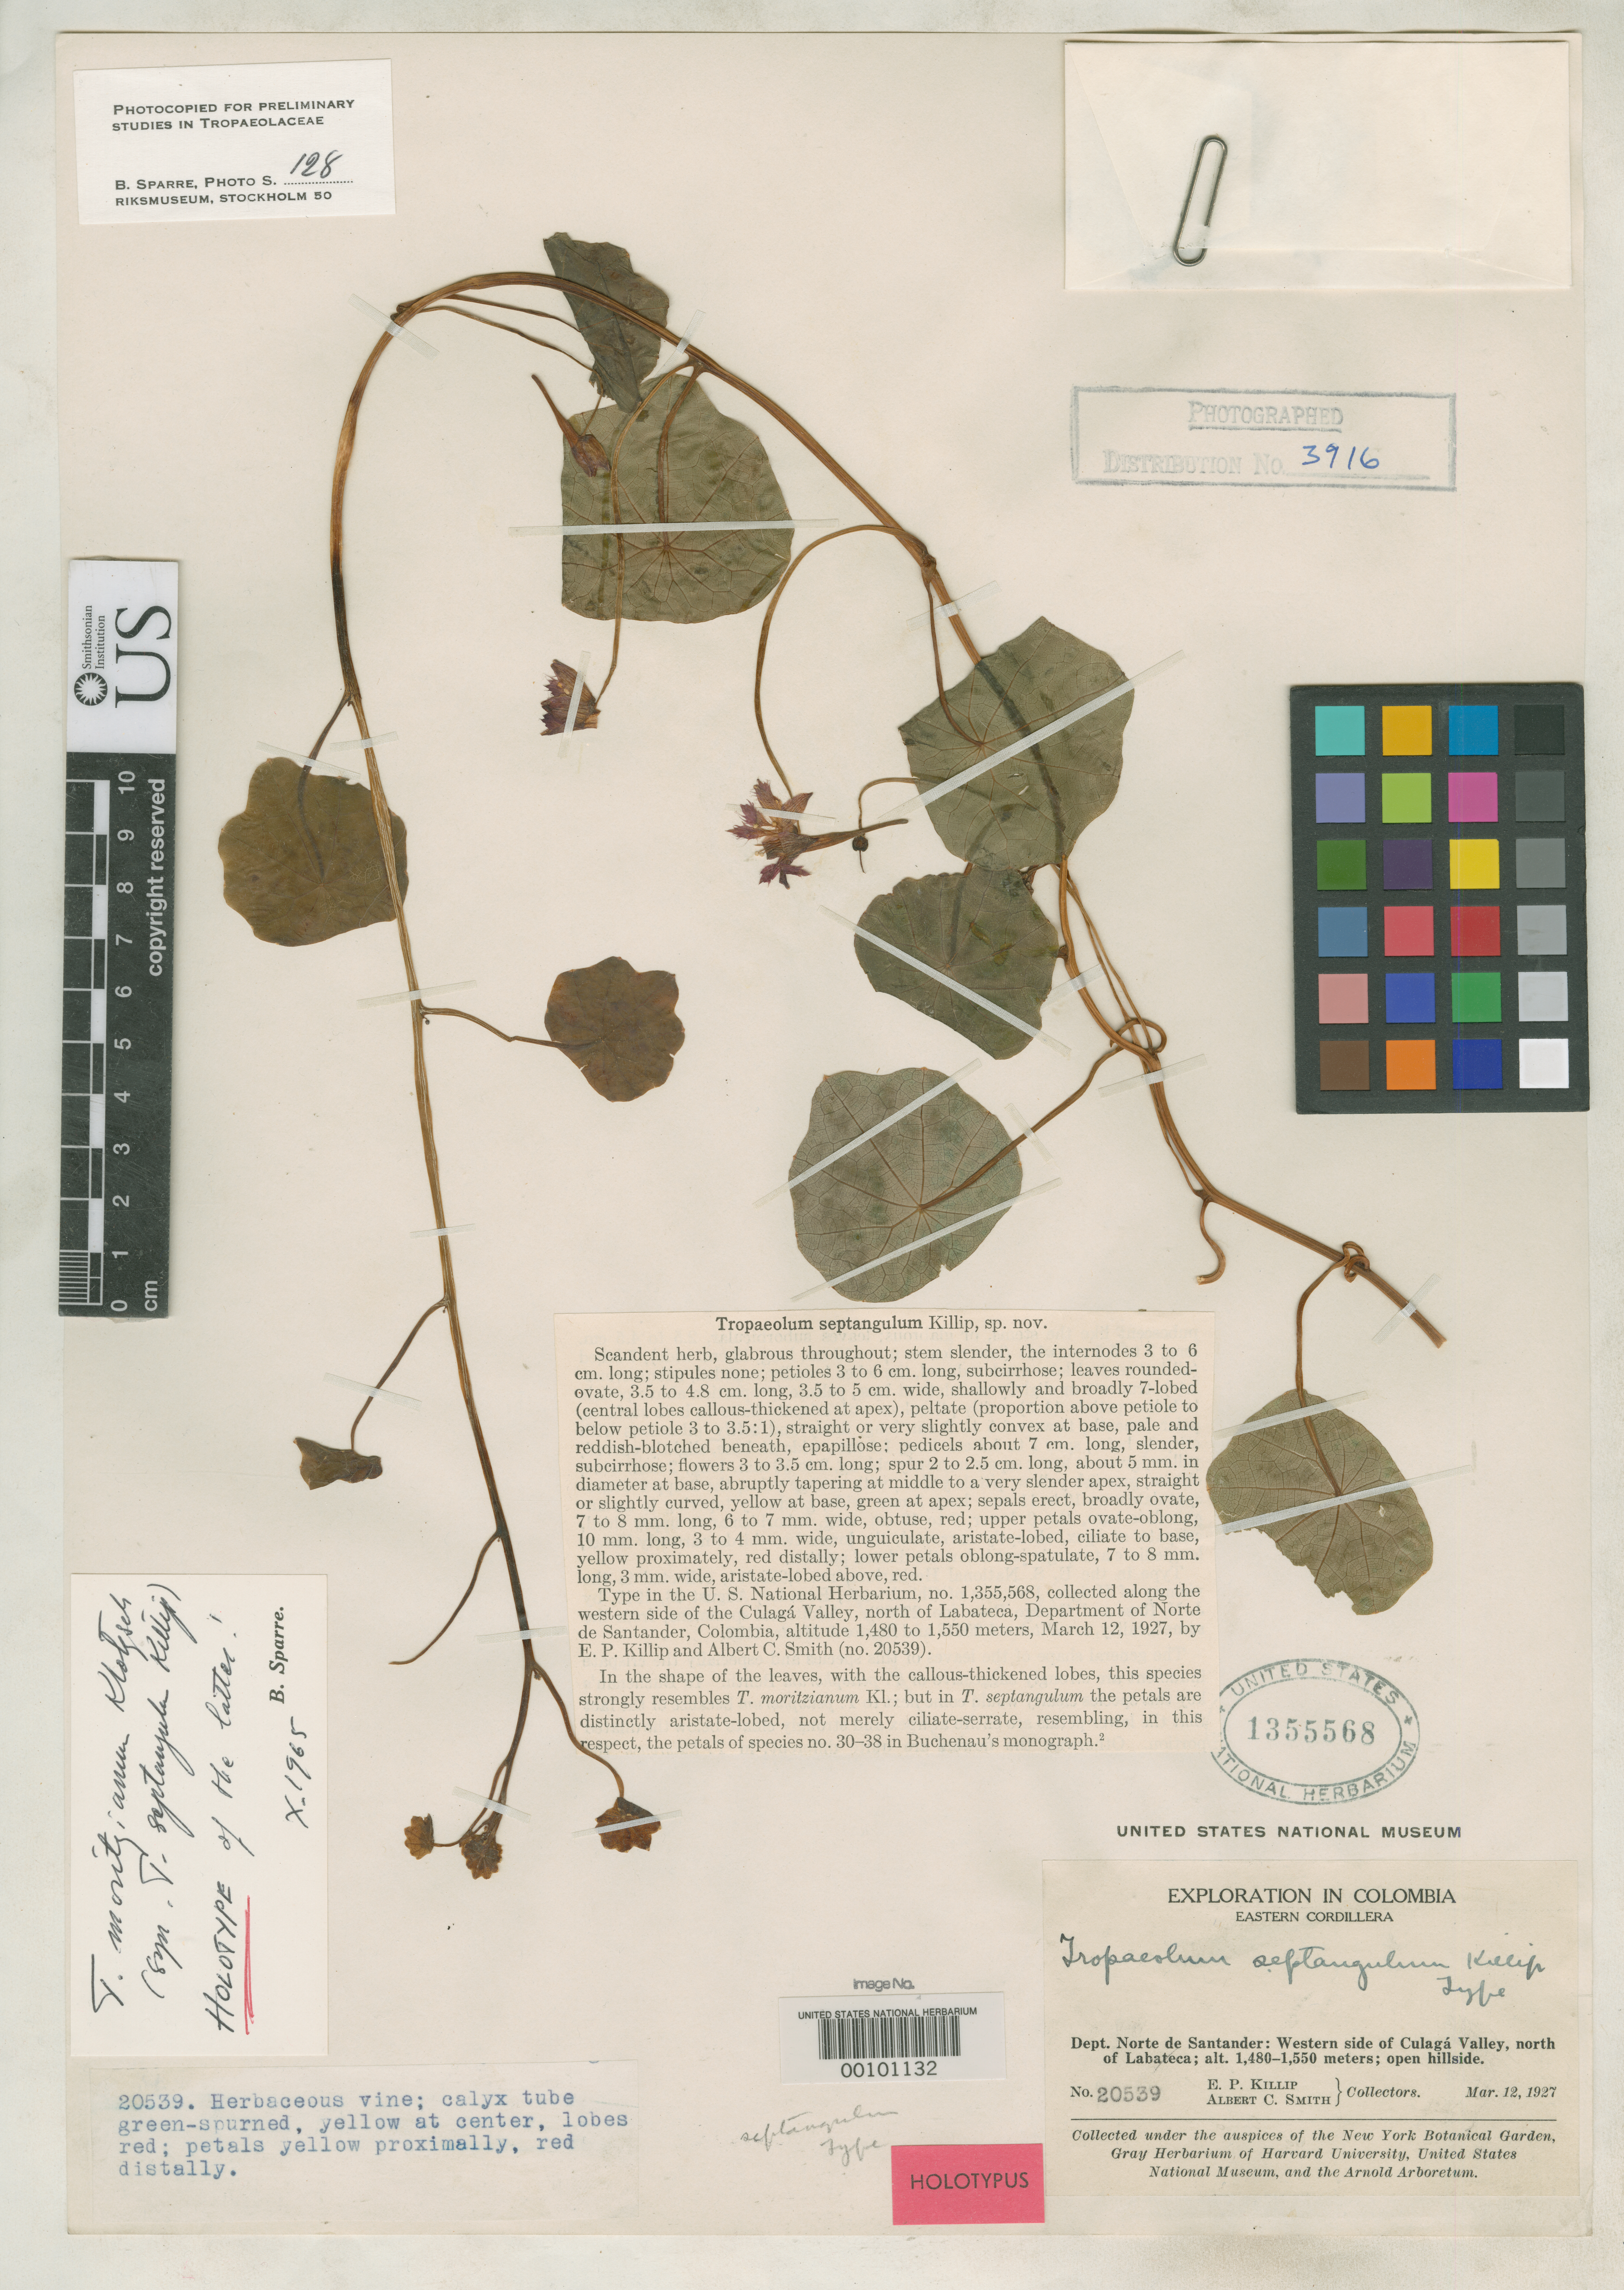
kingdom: Plantae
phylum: Tracheophyta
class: Magnoliopsida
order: Brassicales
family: Tropaeolaceae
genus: Tropaeolum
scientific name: Tropaeolum septangulum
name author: Killip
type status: Holotype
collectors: E. P. Killip & A. C. Smith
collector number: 20539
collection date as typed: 12 Mar 1927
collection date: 1927-03-12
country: Colombia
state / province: Norte de Santander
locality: Western side of Calaga Valley, N of Labateca.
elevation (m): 1480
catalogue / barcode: US 1355568